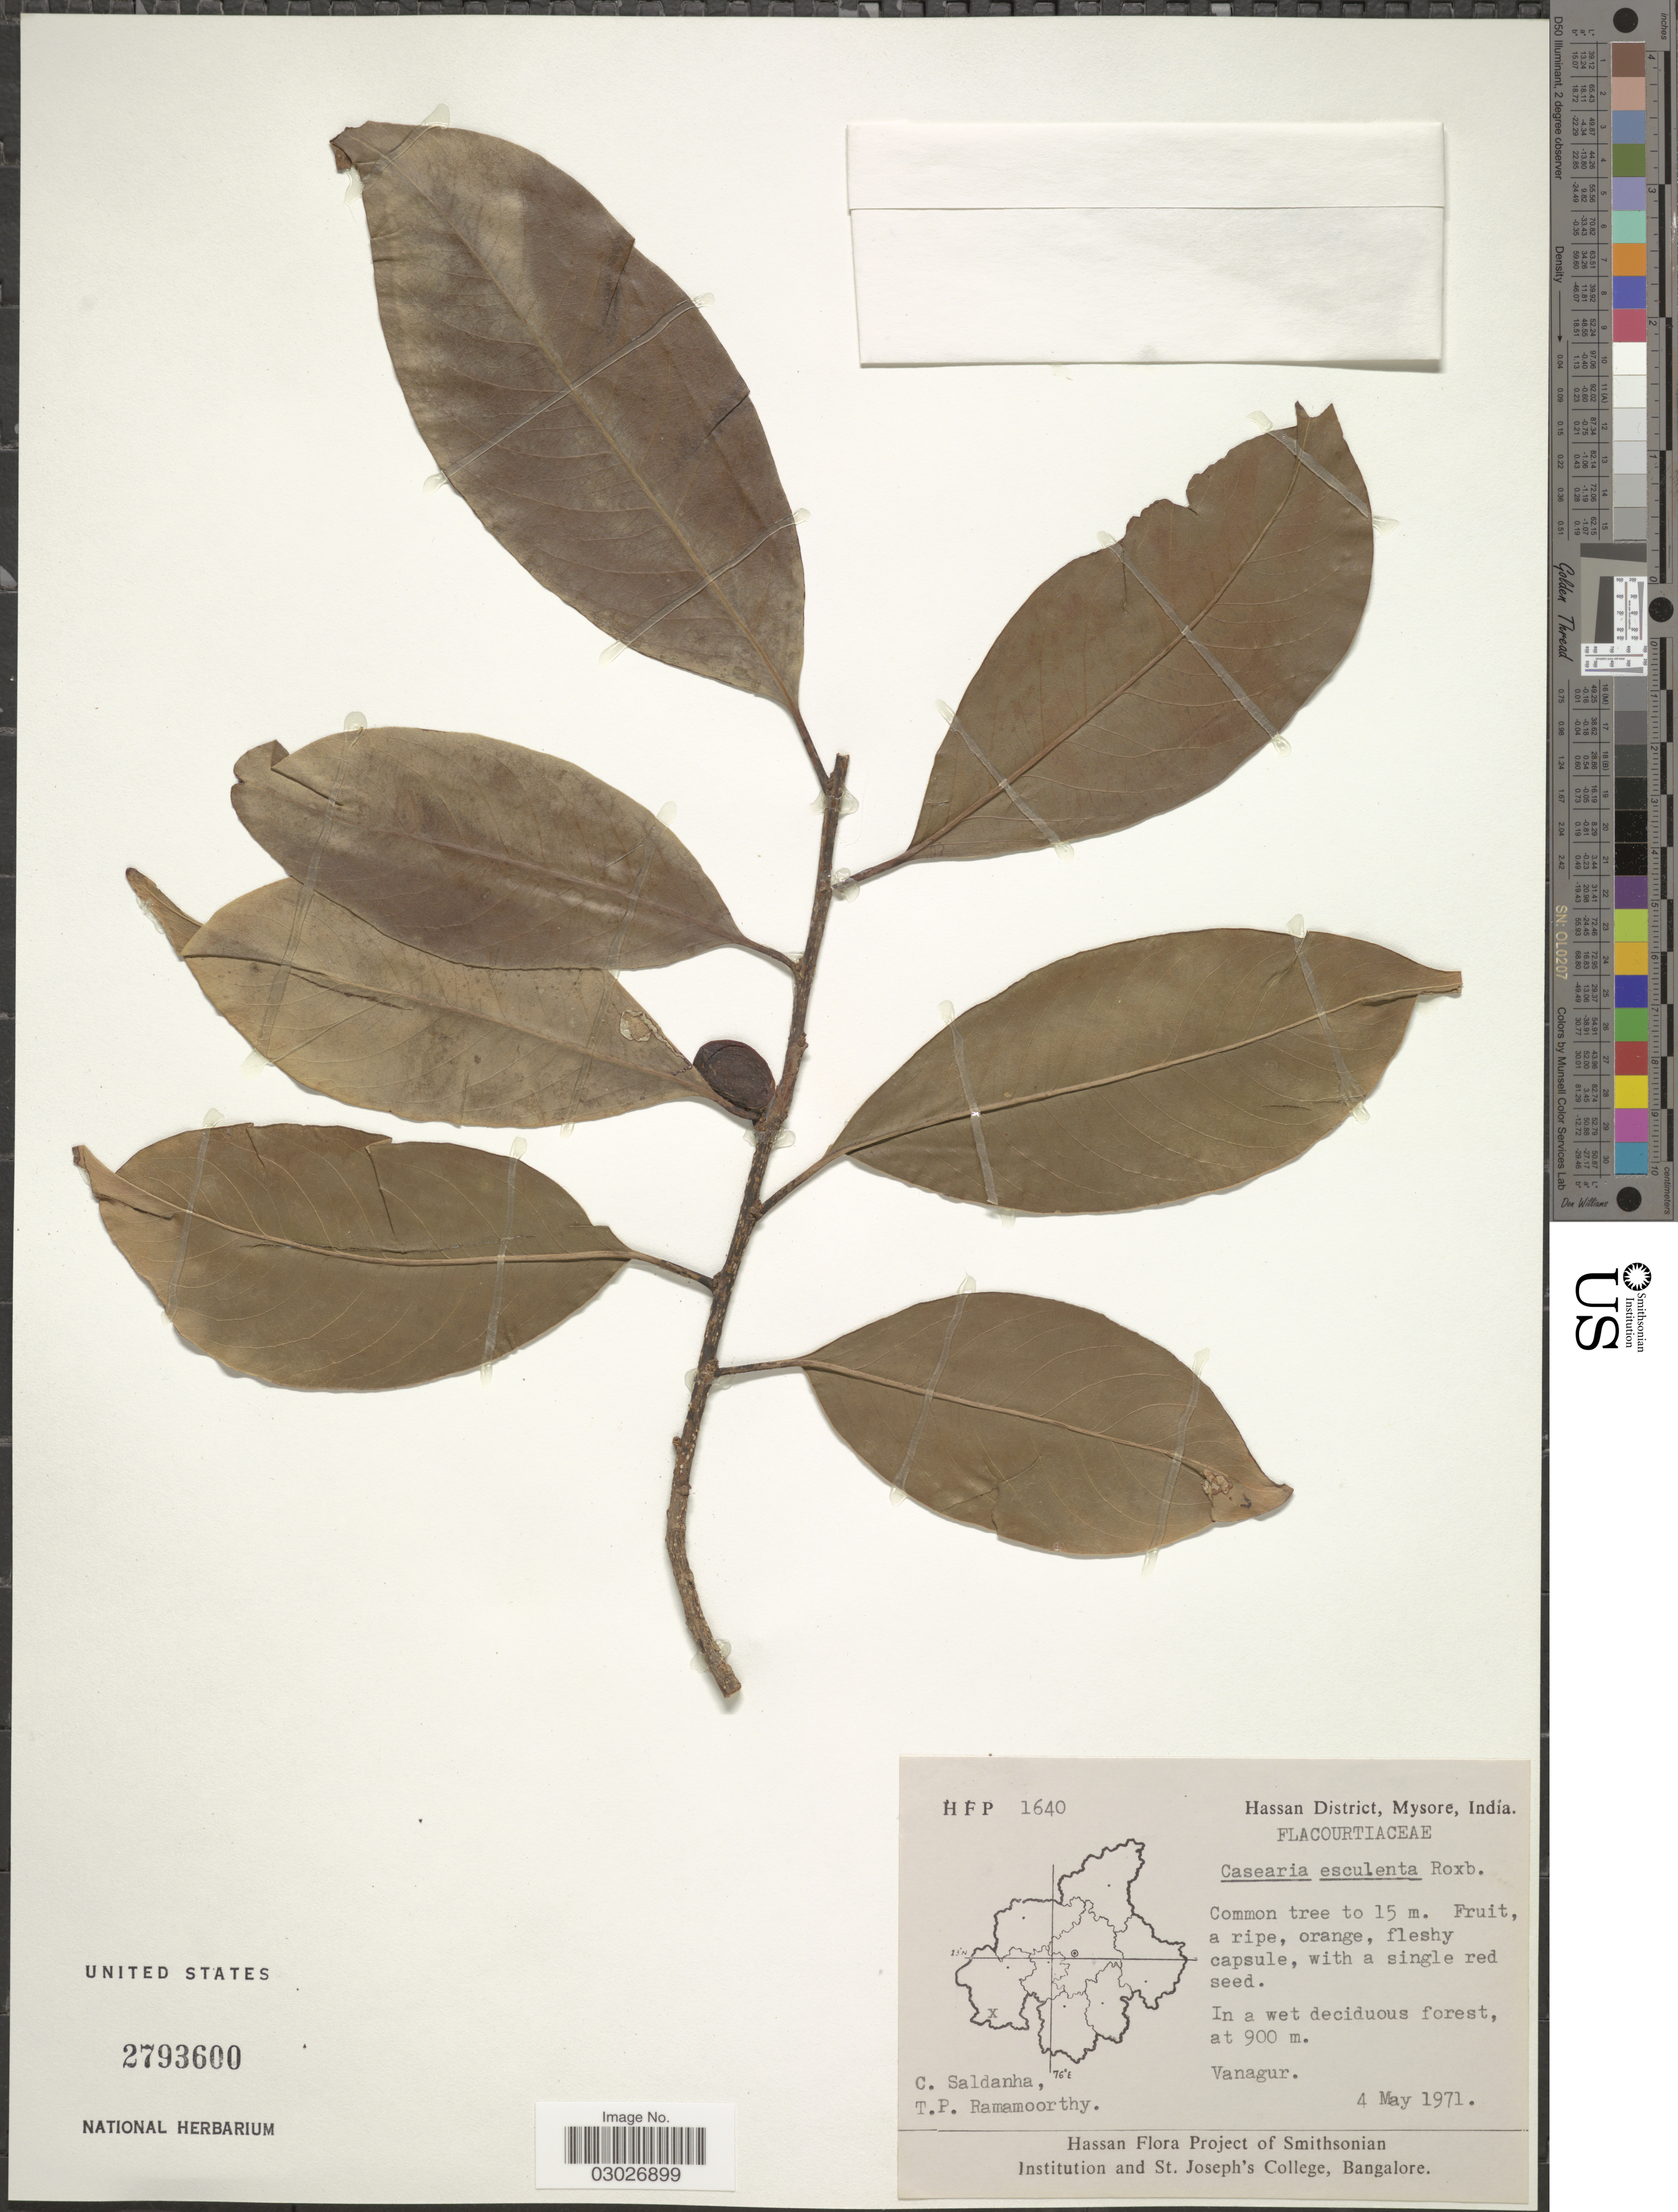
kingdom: Plantae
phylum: Tracheophyta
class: Magnoliopsida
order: Malpighiales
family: Salicaceae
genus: Casearia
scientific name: Casearia esculenta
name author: Roxb.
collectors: C. Saldanha & T. P. Ramamoorthy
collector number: HFP1640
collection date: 1971-05-04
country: India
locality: Hassan District, Mysore. Vanagur.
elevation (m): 900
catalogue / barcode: US 2793600